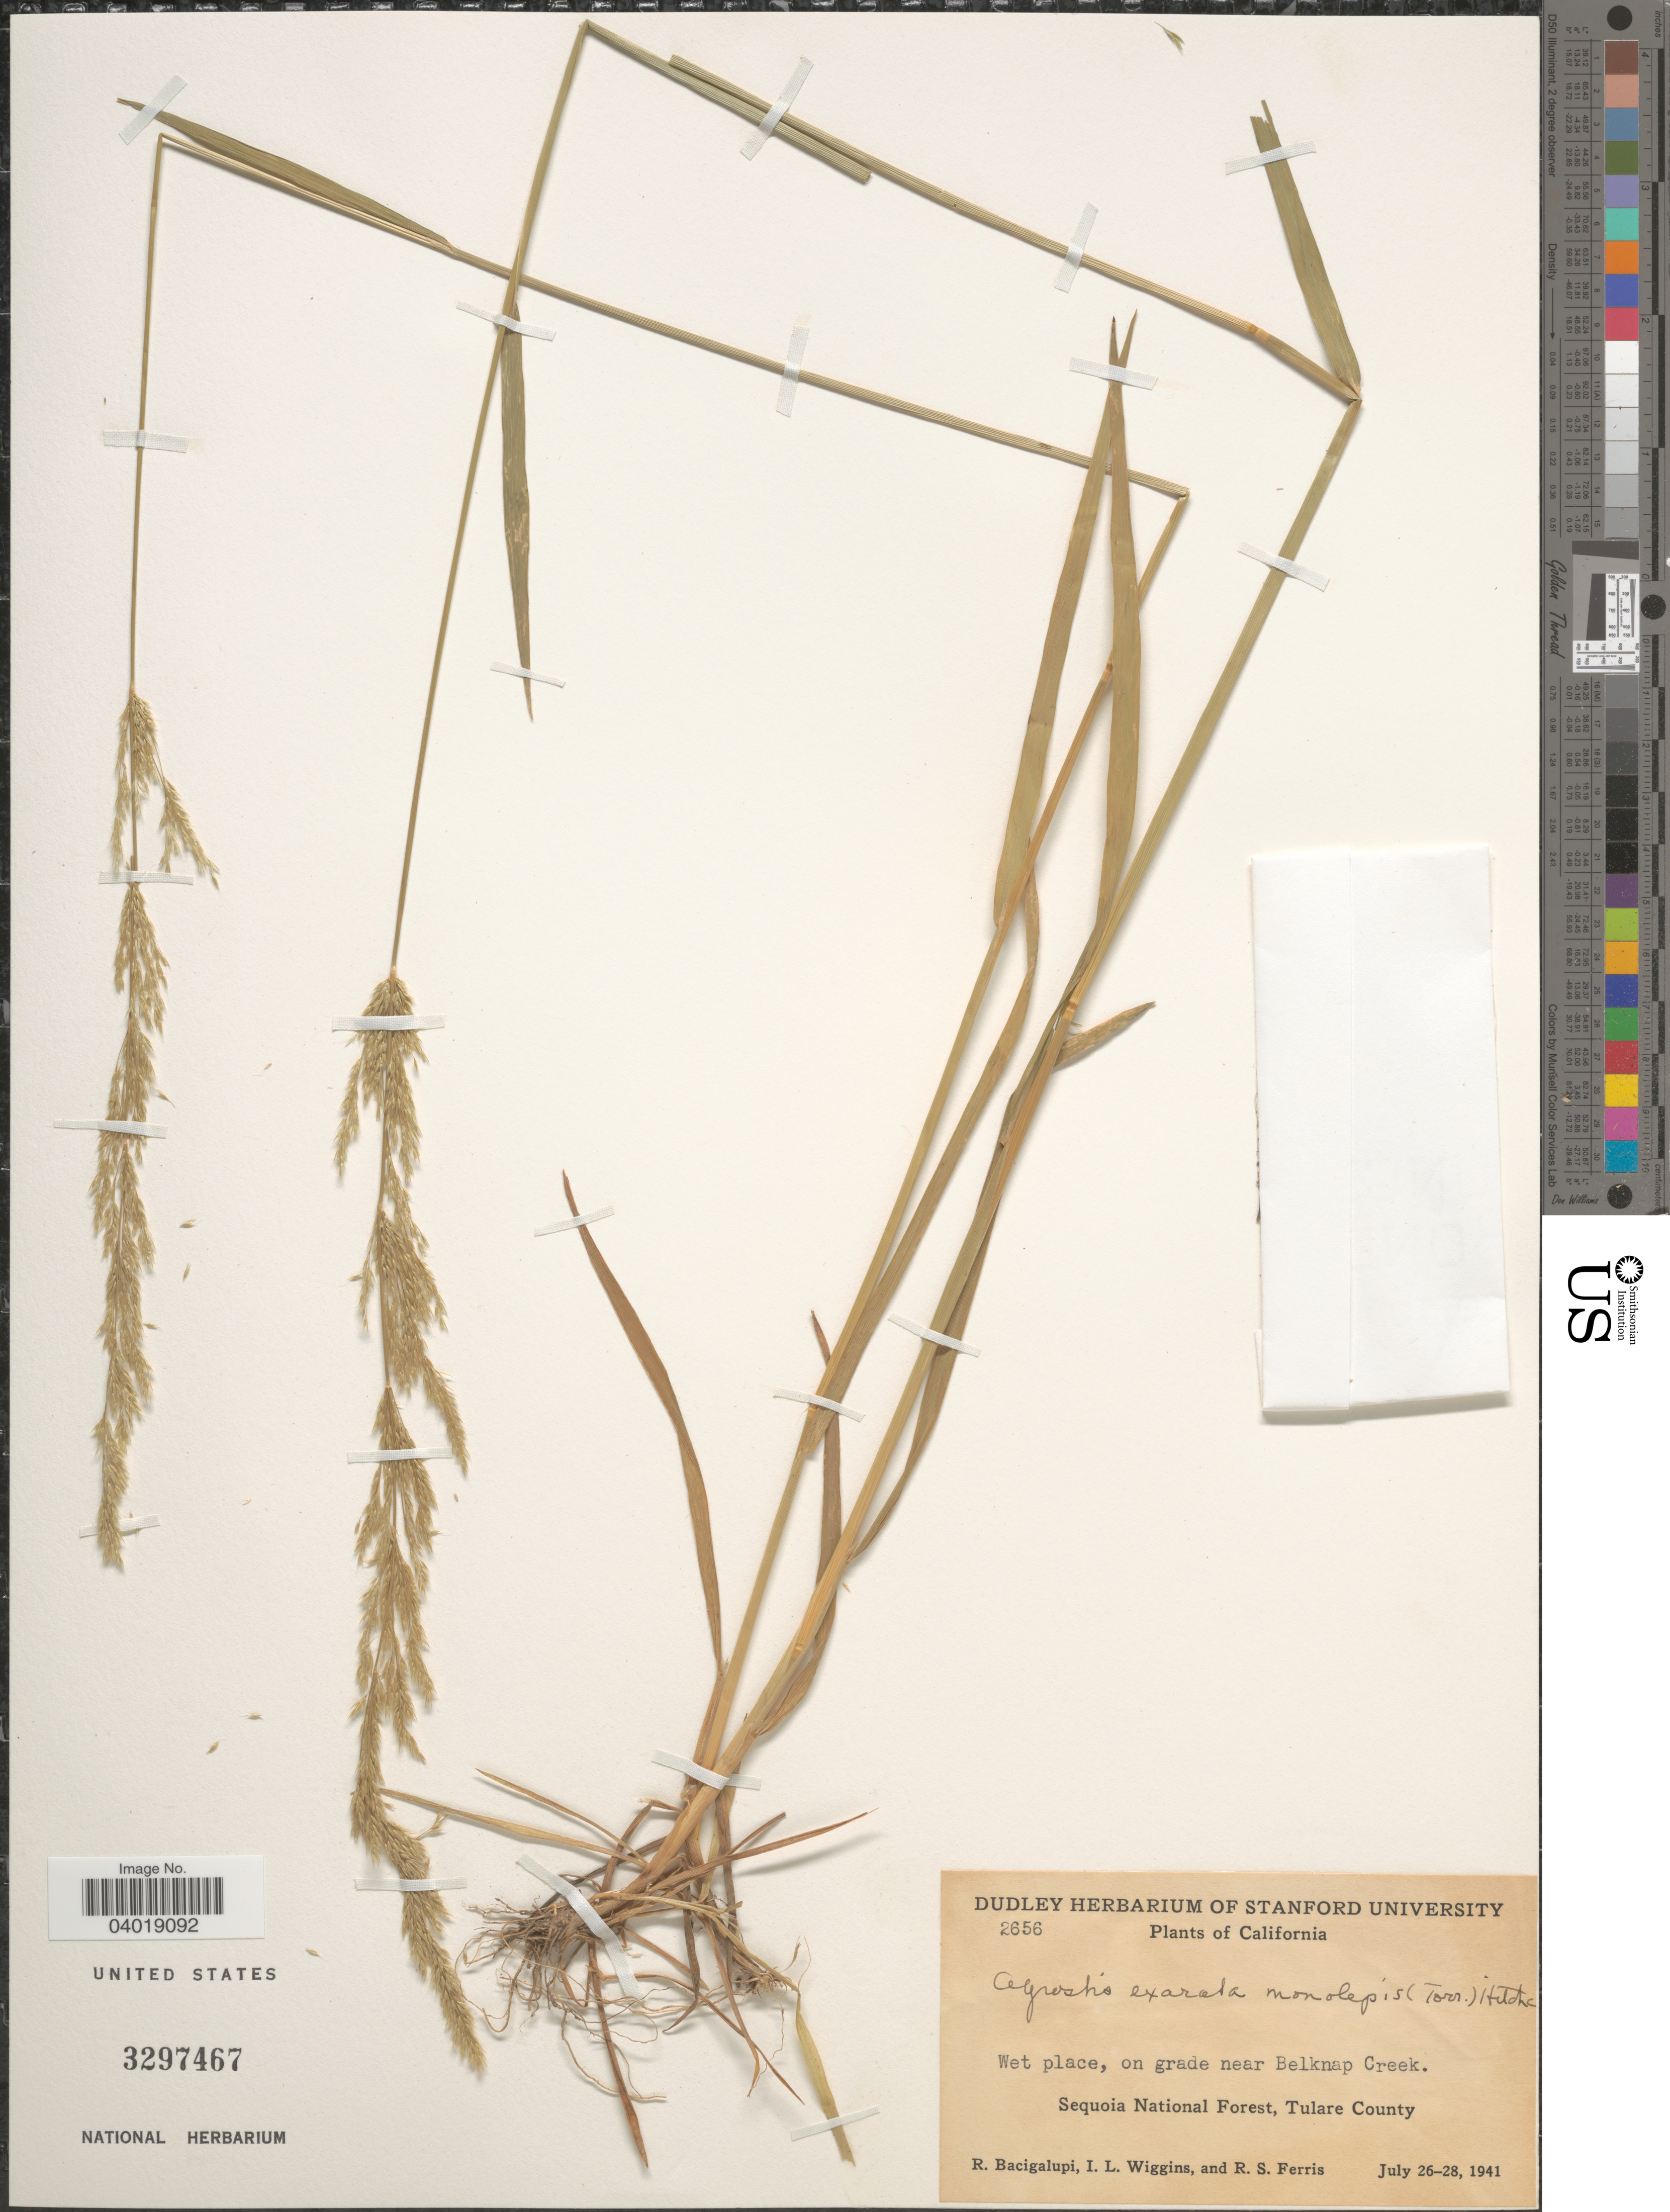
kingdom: Plantae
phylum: Tracheophyta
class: Liliopsida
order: Poales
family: Poaceae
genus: Agrostis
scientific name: Agrostis exarata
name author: Trin.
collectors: R. Bacigalupi, I. L. Wiggins & R. S. Ferris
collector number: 2656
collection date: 1941-07-26/1941-07-28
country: United States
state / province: California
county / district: Tulare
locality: On grade near Belknap Creek. Sequoia National Forest, Tulare County.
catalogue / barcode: US 3297467